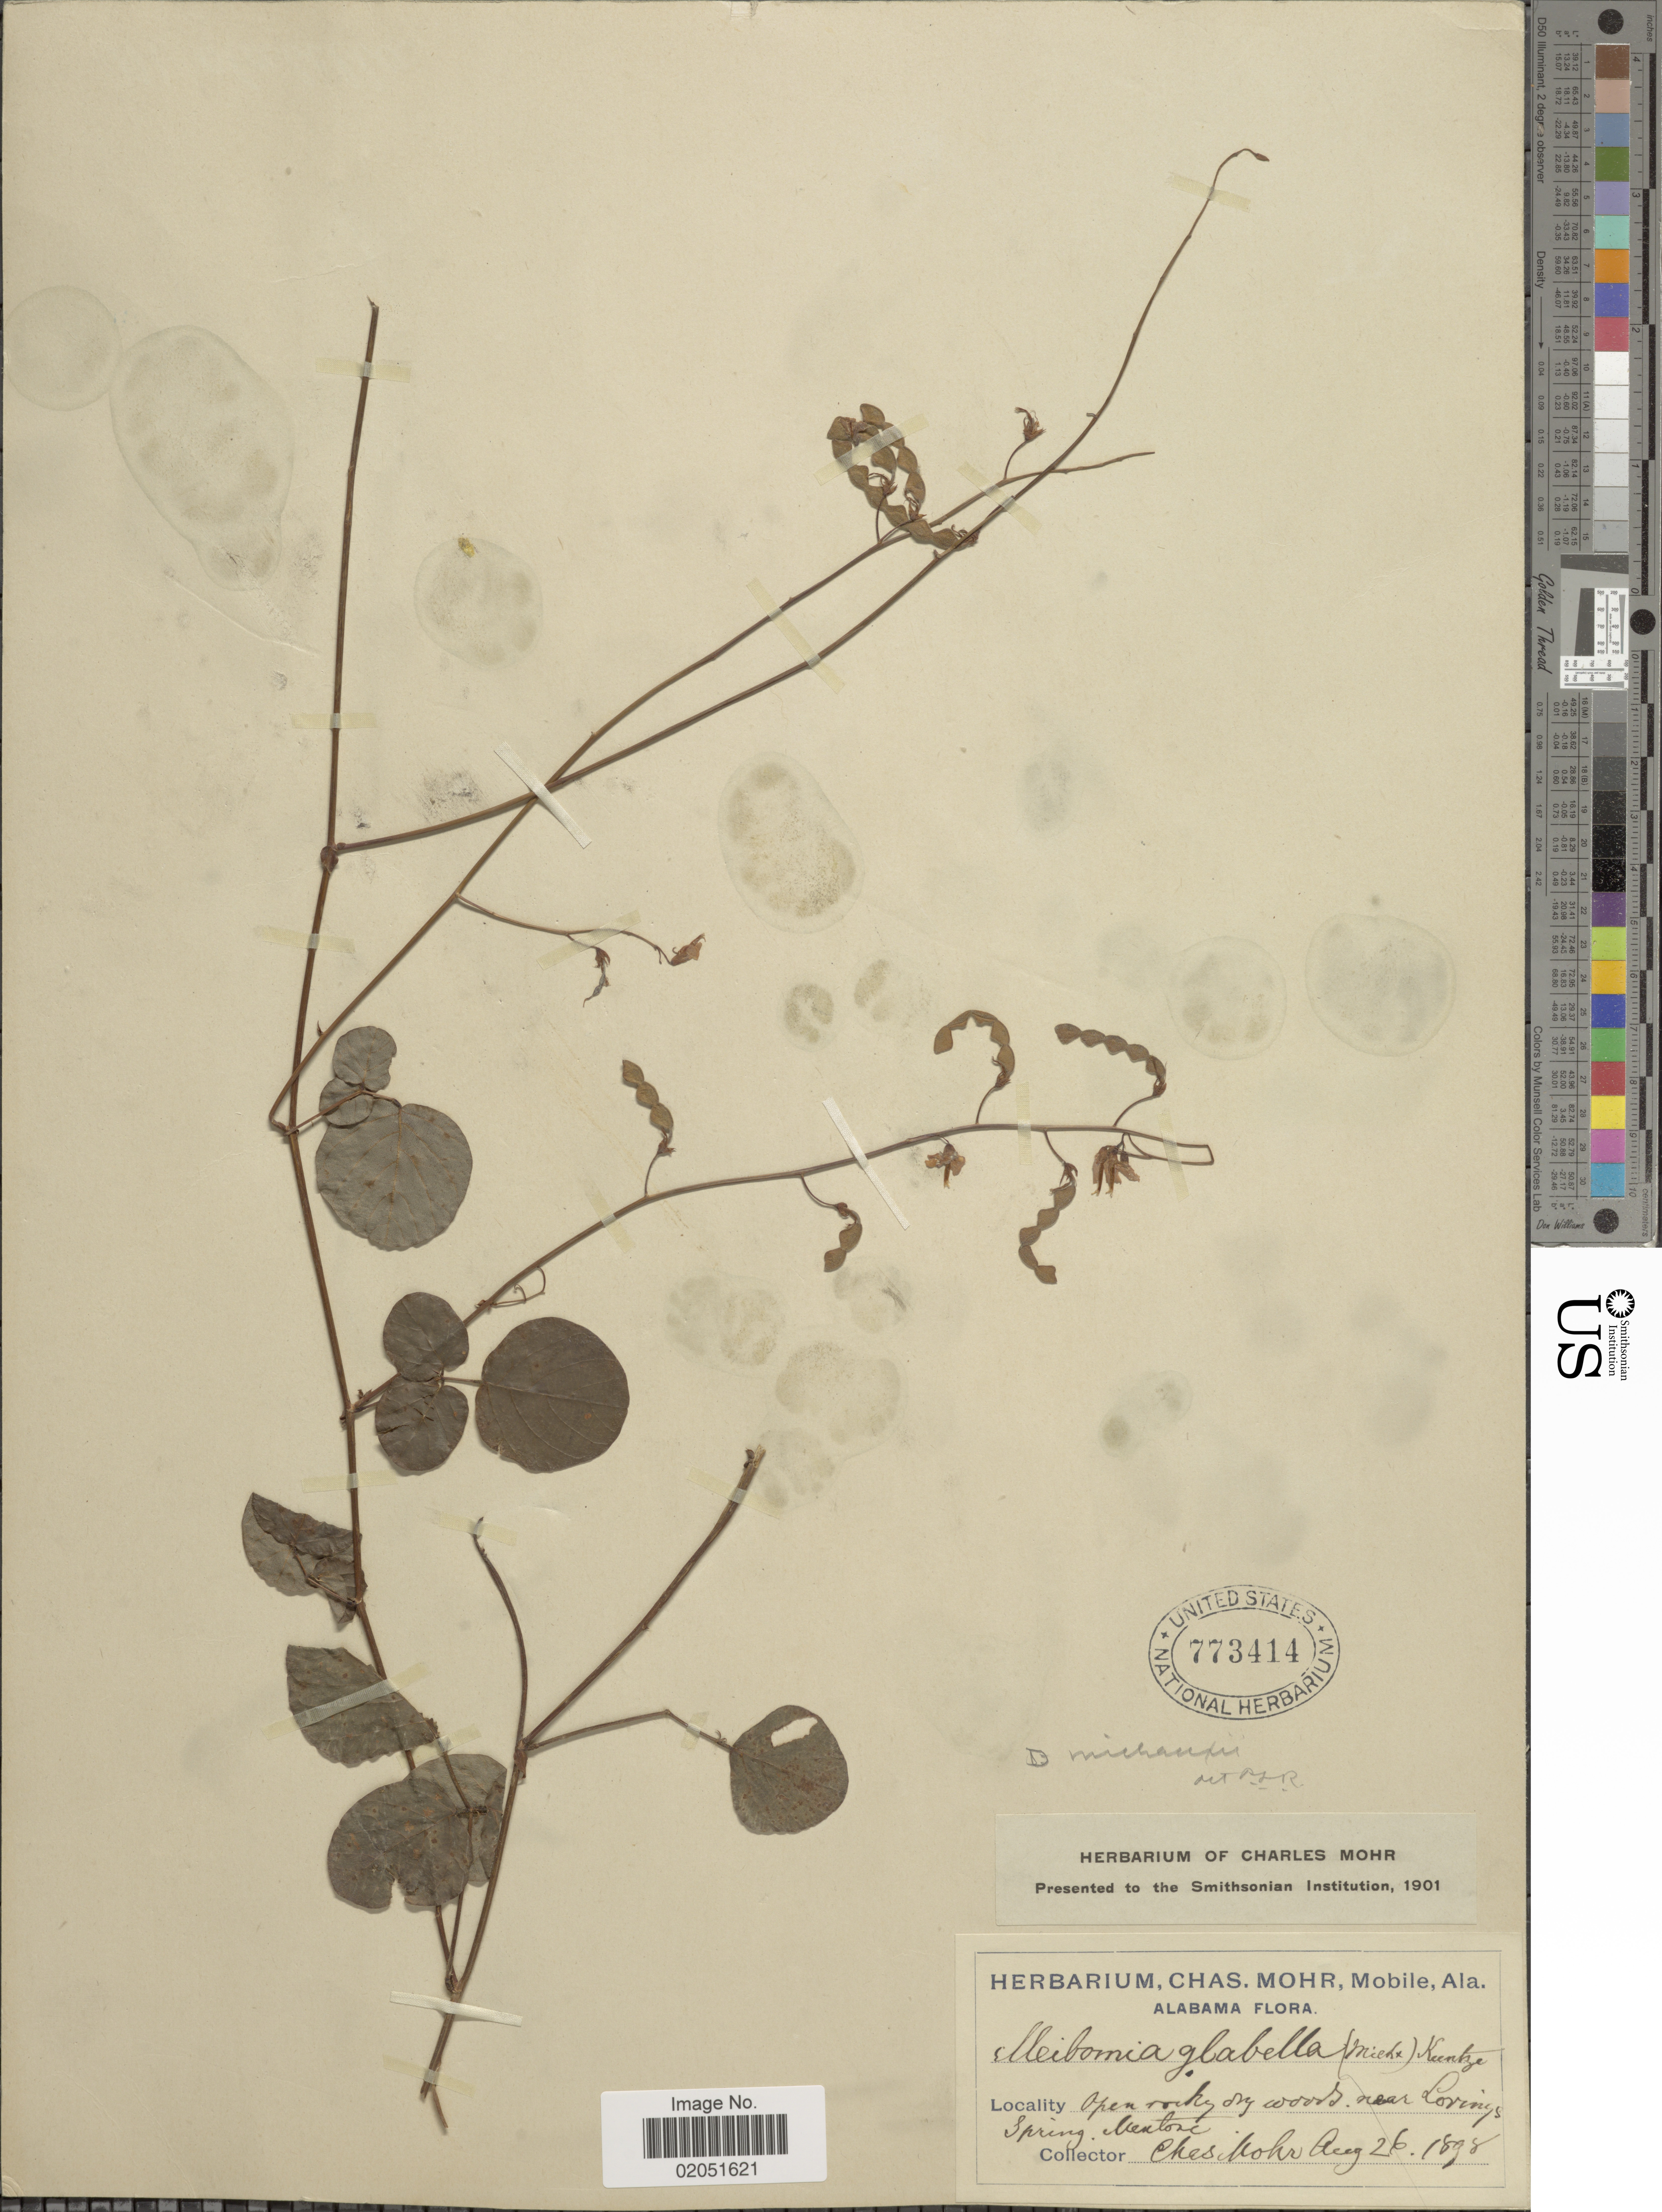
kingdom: Plantae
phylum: Tracheophyta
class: Magnoliopsida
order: Fabales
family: Fabaceae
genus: Desmodium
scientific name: Desmodium rotundifolium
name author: DC.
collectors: Mohr, C. T. (herbarium)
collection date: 1898-08-26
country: United States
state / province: Alabama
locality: Near Lovings Springs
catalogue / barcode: US 773414